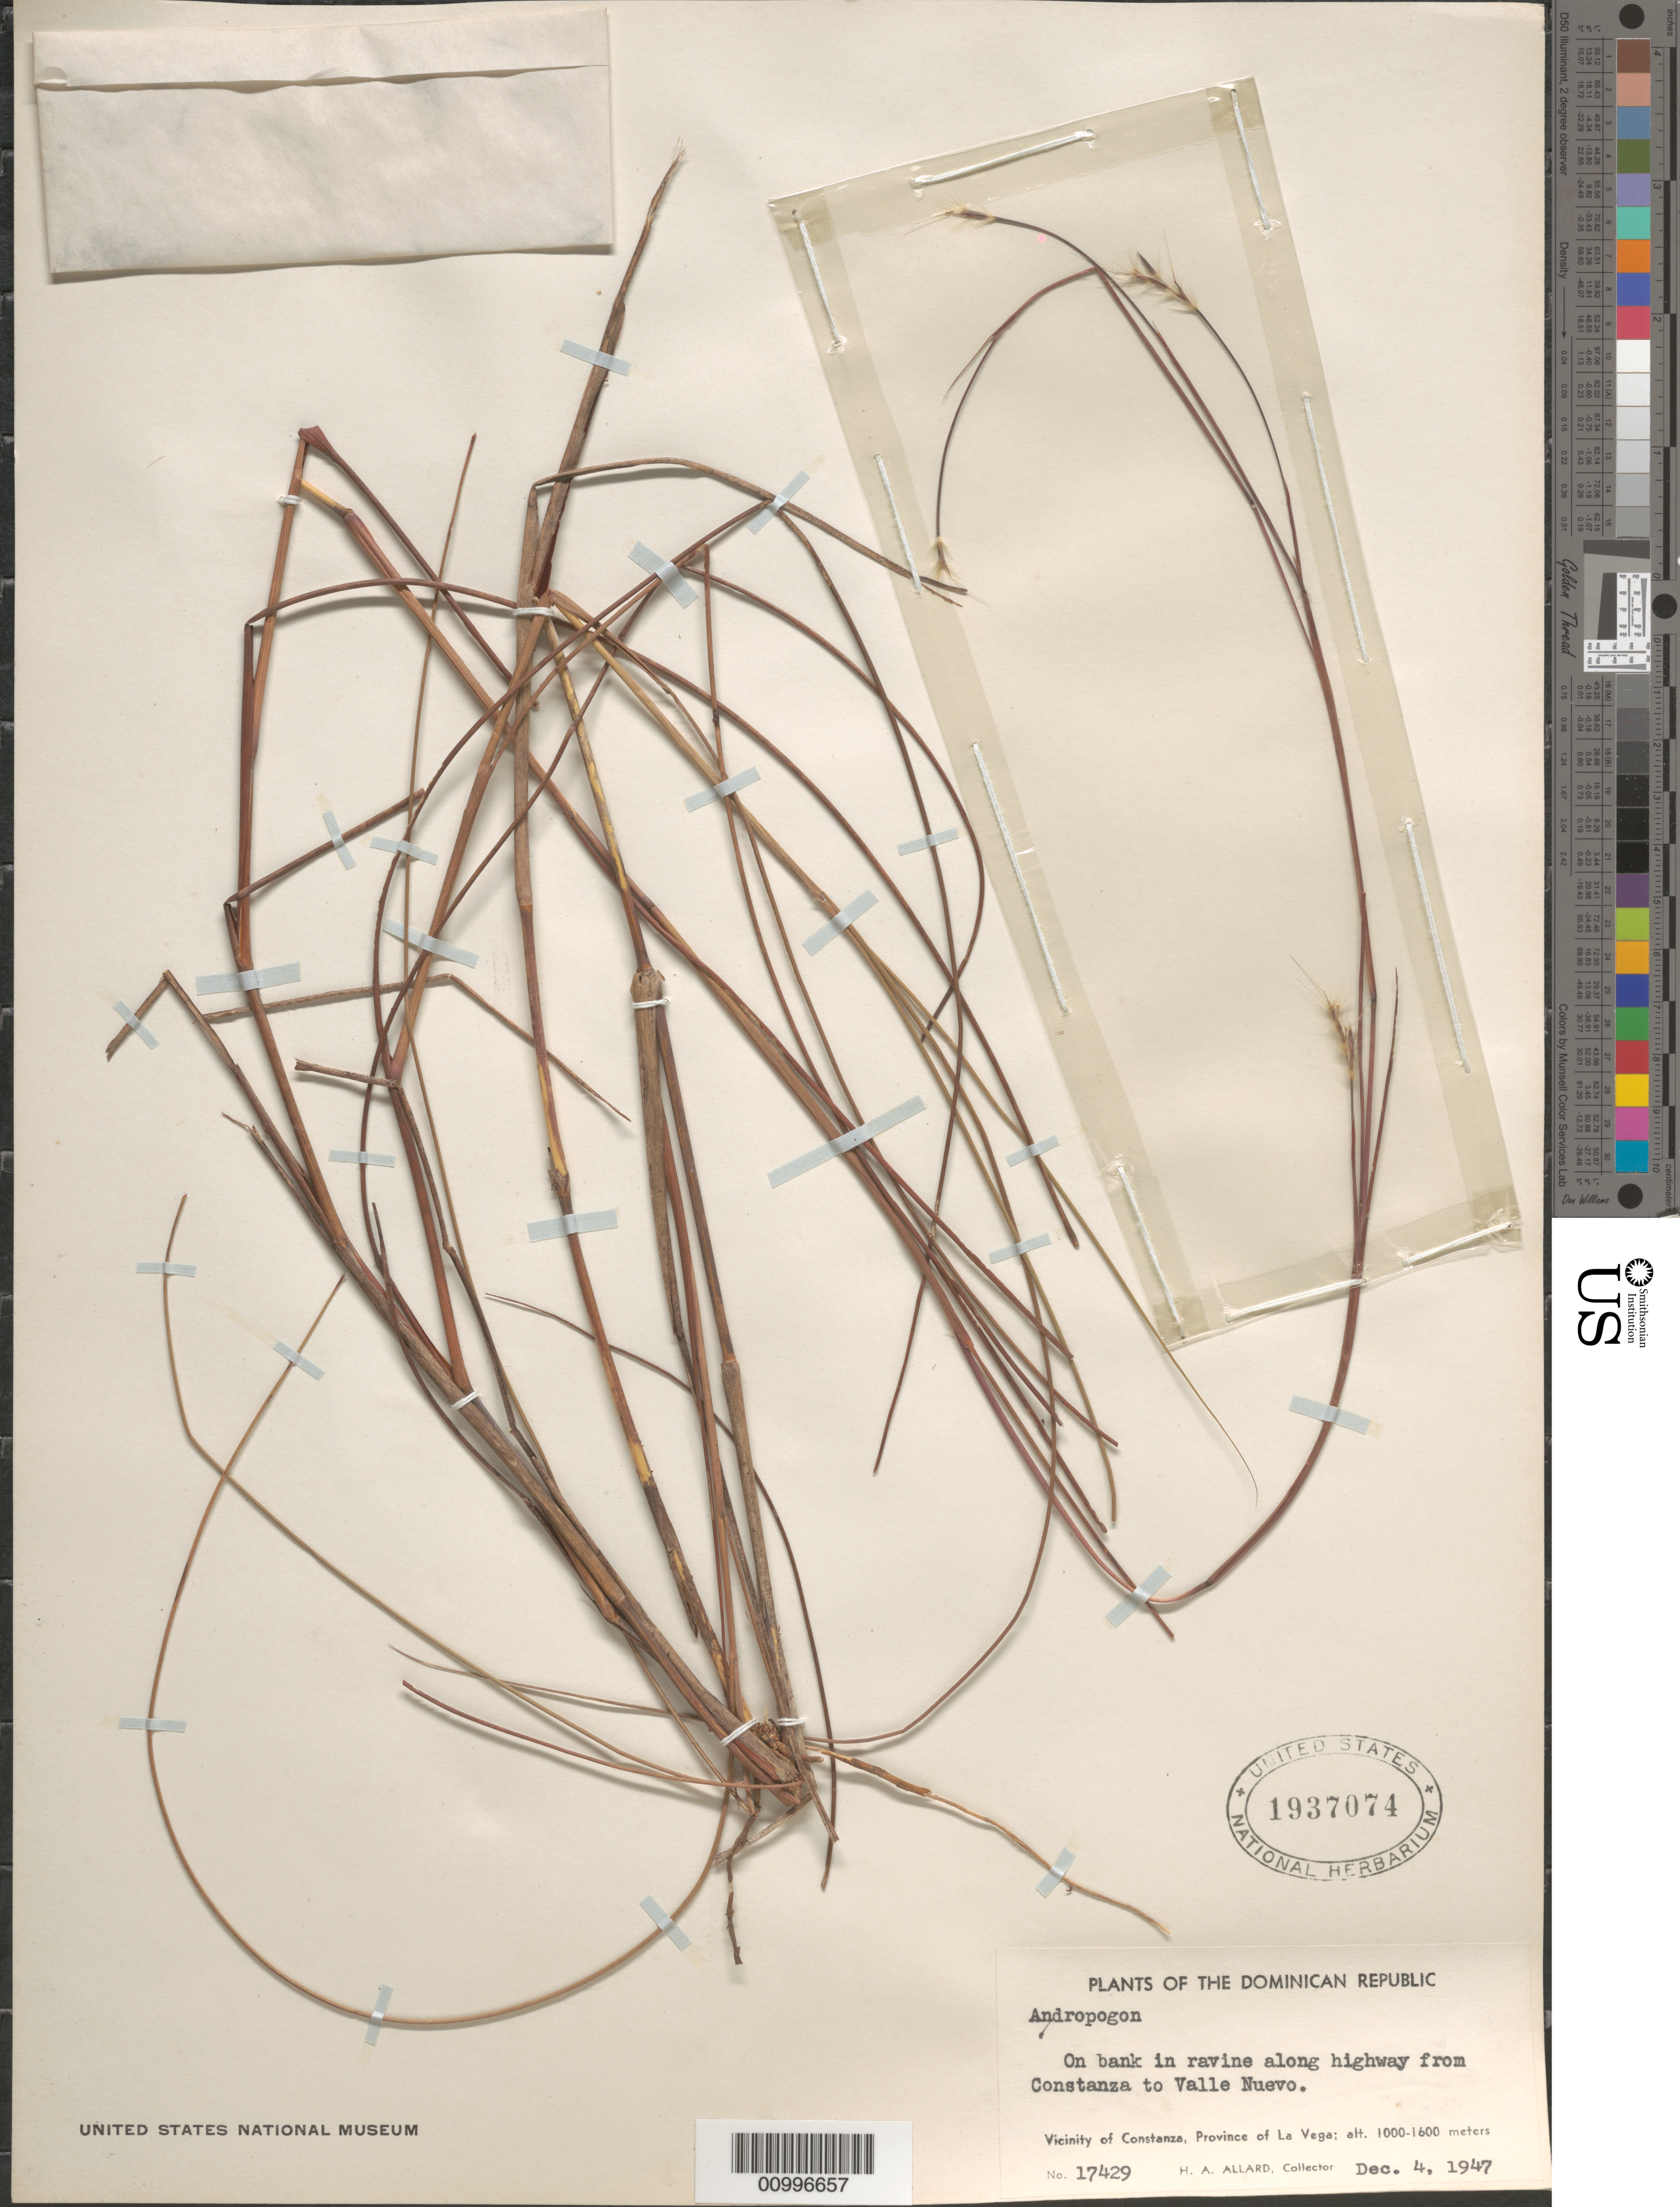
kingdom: Plantae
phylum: Tracheophyta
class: Liliopsida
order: Poales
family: Poaceae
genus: Andropogon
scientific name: Andropogon sp.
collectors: H. A. Allard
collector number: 17429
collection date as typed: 04 Dec 1947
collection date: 1947-12-04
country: Dominican Republic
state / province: La Vega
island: Hispaniola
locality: Valle Nuevo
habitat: on bank in ravine along highway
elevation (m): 1000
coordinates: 0 N, 0 E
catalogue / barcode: US 1937074